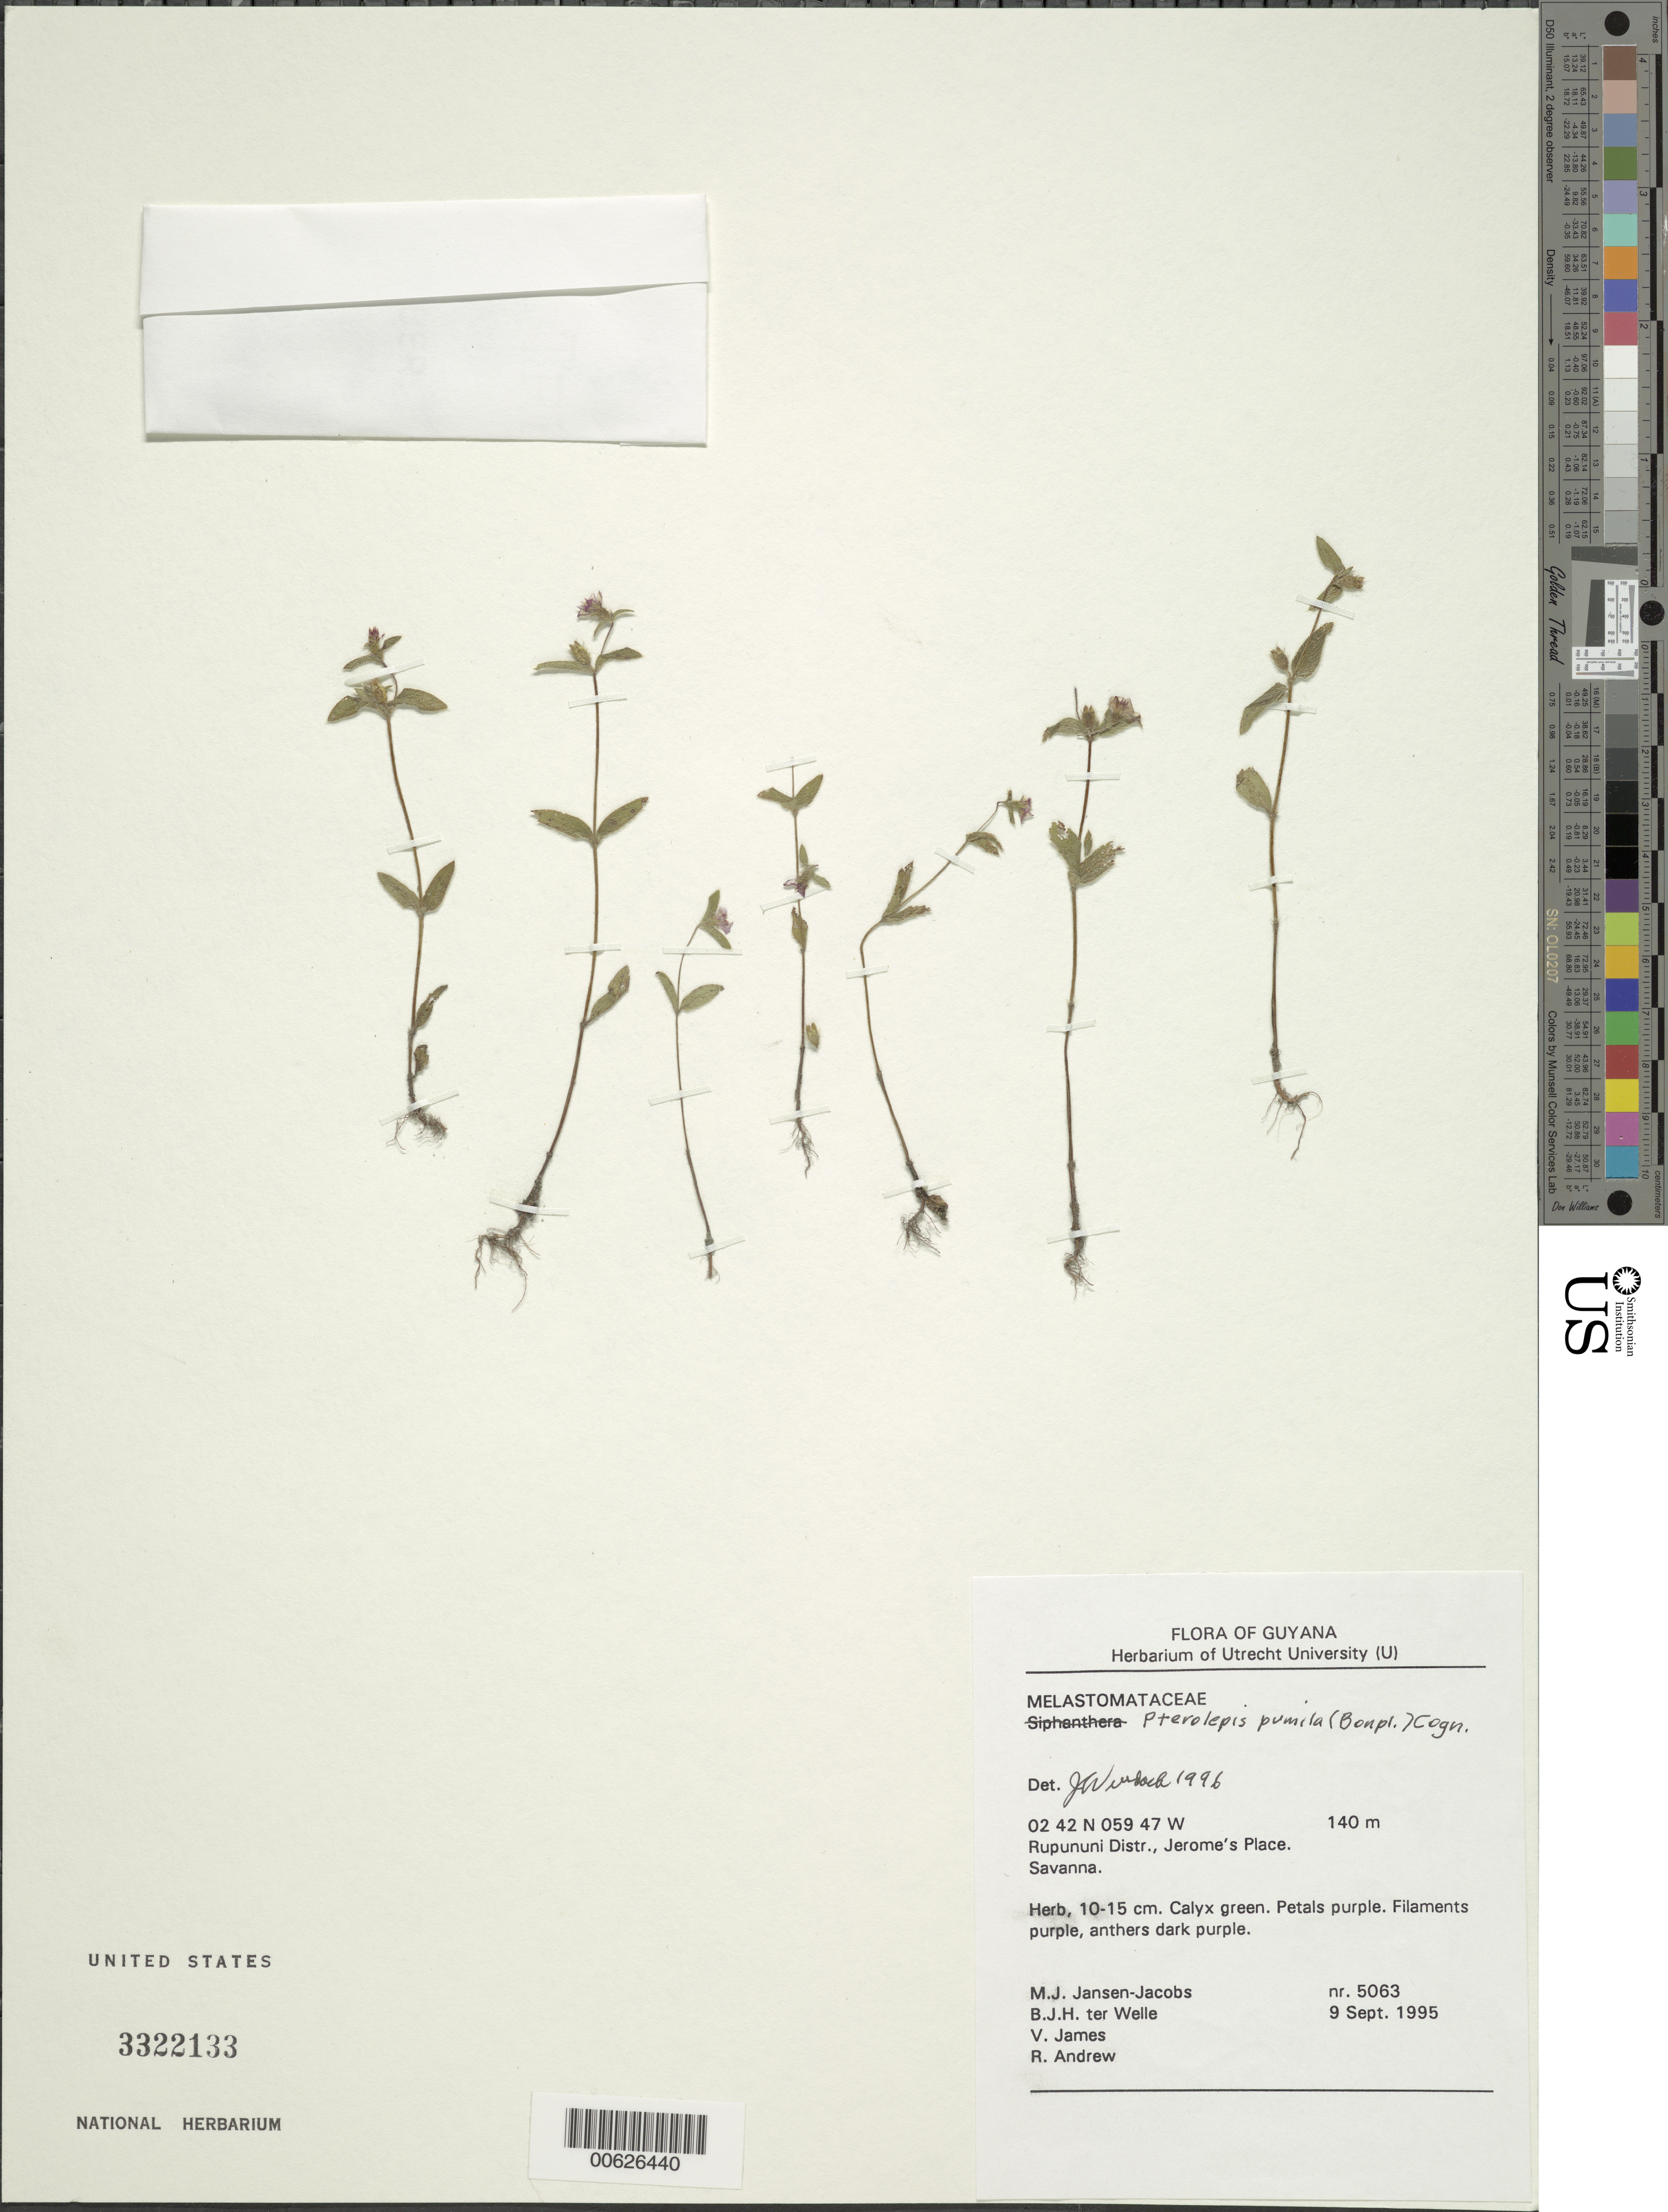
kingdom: Plantae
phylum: Tracheophyta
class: Magnoliopsida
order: Myrtales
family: Melastomataceae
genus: Pterolepis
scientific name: Pterolepis pumila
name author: (Bonpl.) DC. ex Crueg.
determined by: Wurdack, John J., (US), US (UNITED STATES)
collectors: M. J. Jansen-Jacobs, B. Welle, V. James & R. Andrew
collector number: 5063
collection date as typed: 9-Sep-95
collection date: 1995-09-09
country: Guyana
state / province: U. Takutu-U. Essequibo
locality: Jerome's Place, Talidku Mt., Rupununi Dist.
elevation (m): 140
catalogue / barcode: US 3322133